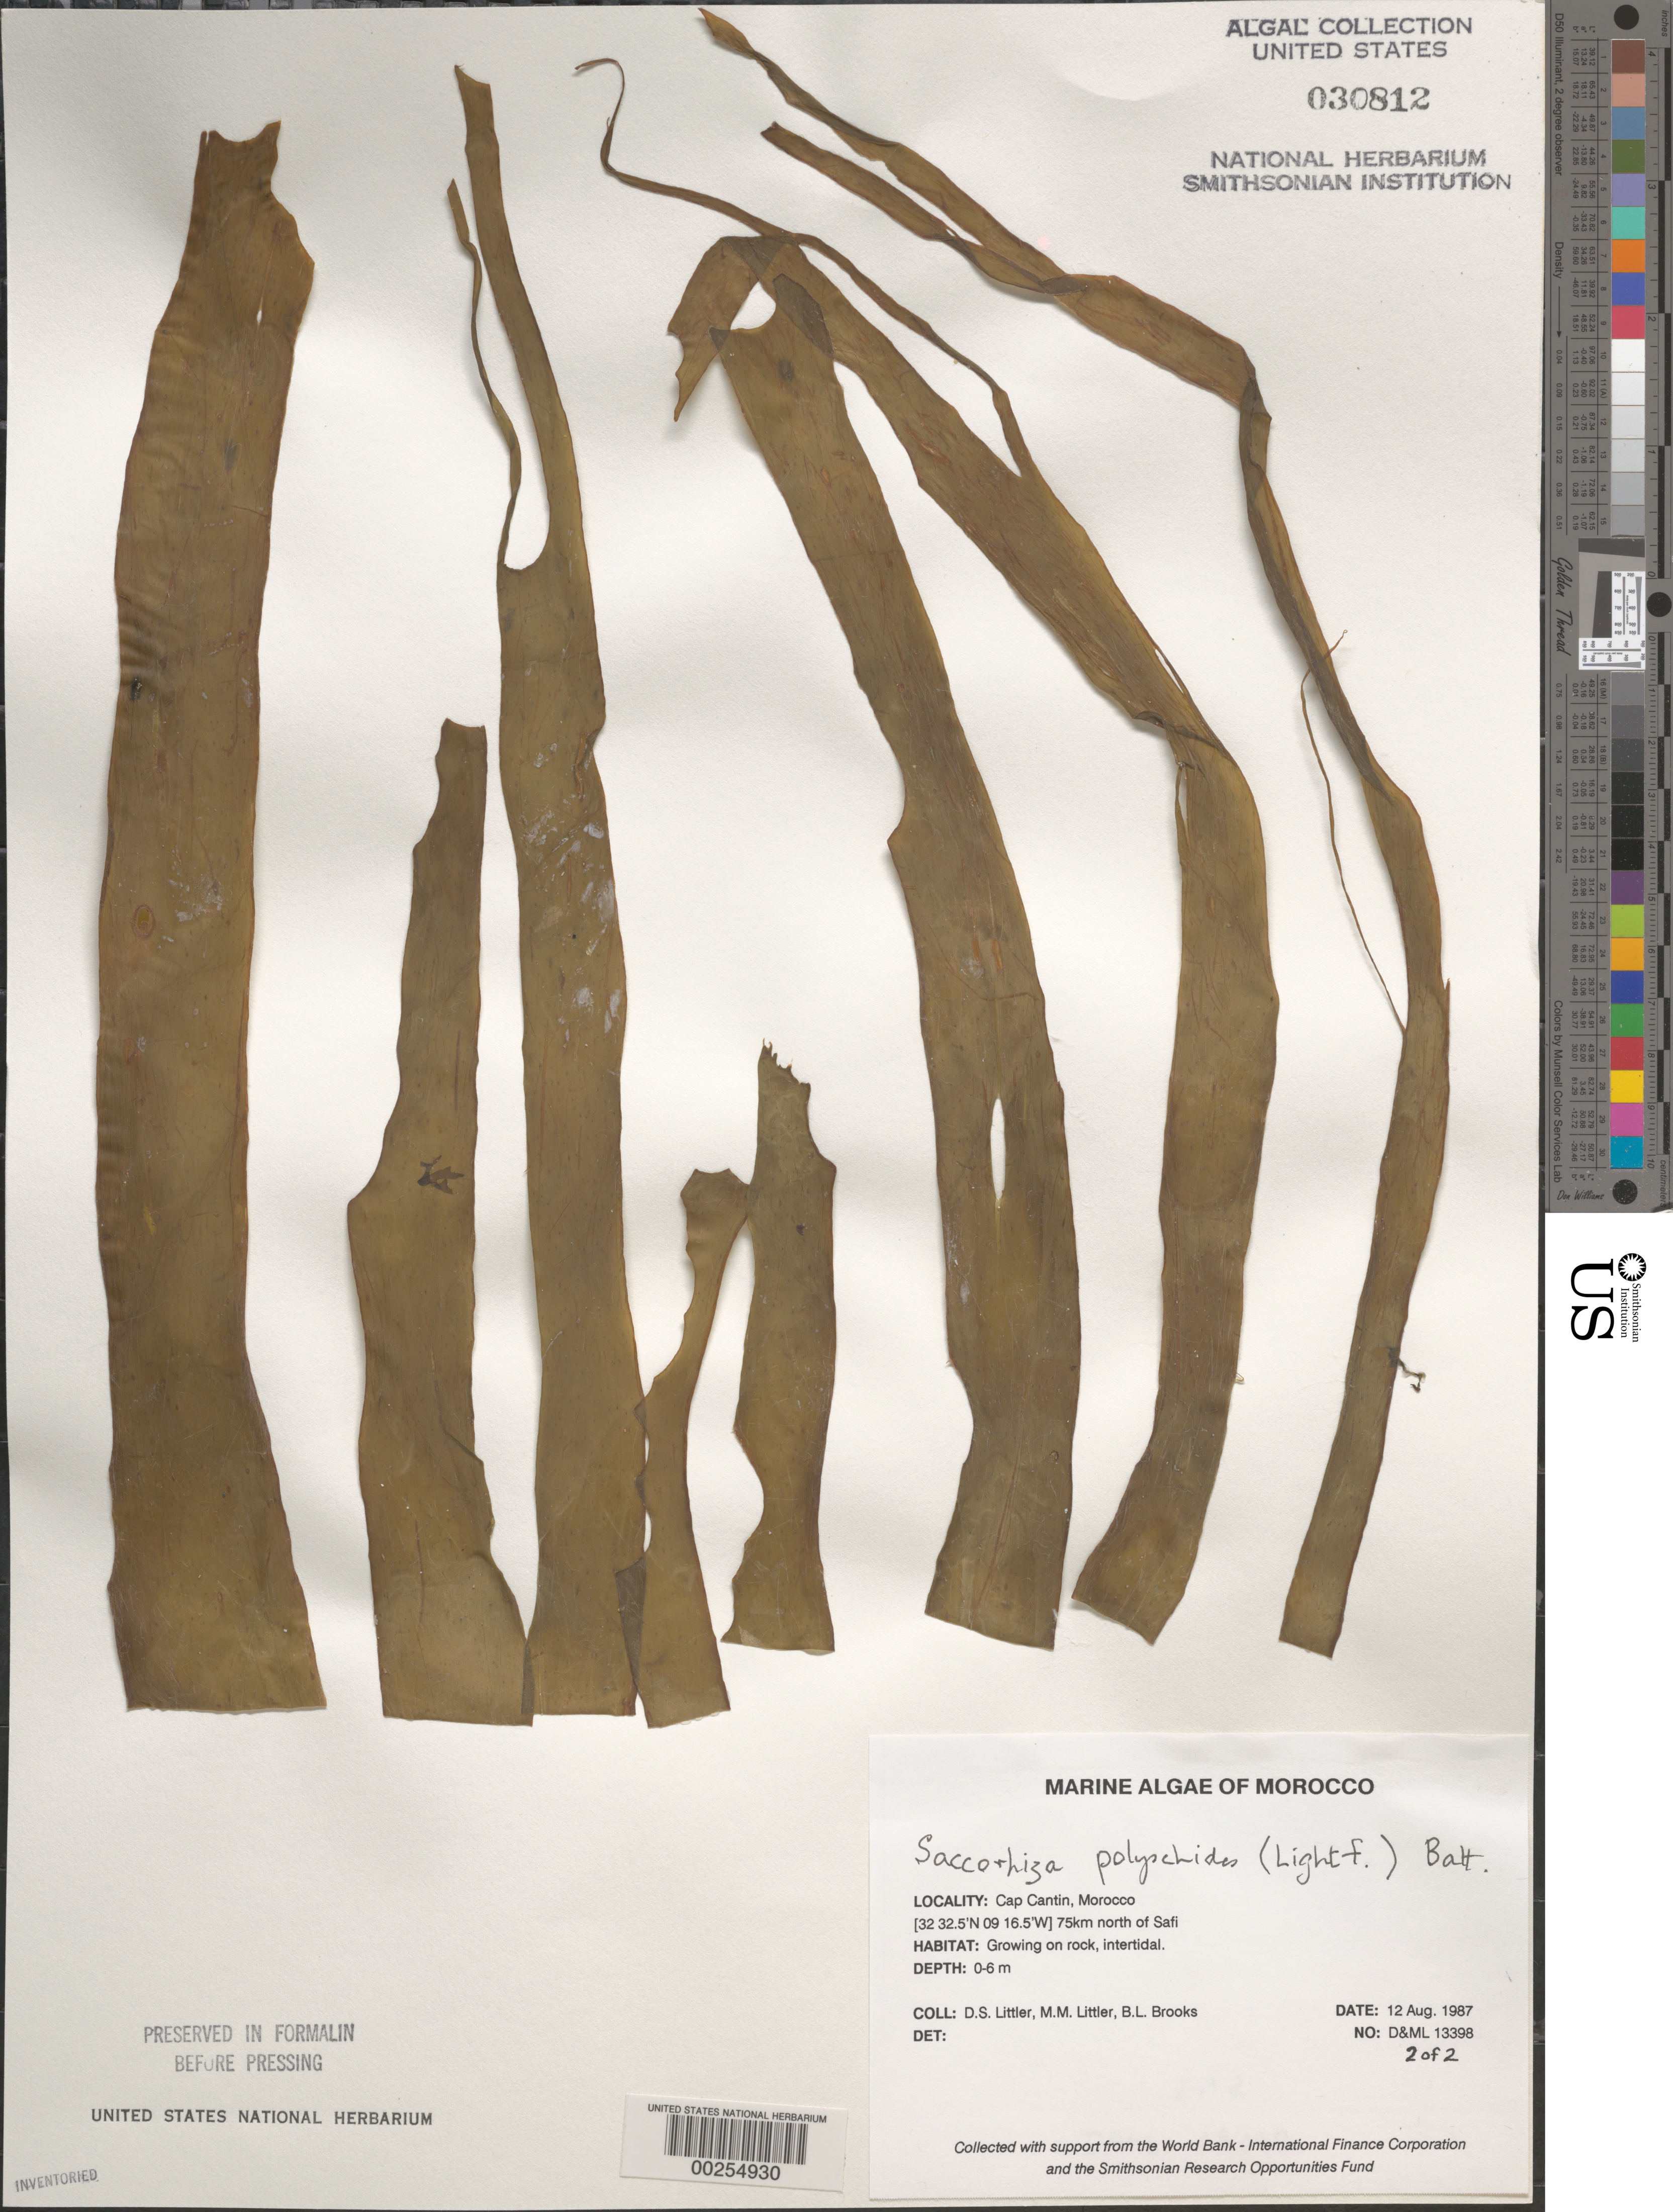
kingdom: Chromista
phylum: Foraminifera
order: Astrorhizida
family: Hyperamminidae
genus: Saccorhiza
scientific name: Saccorhiza polyschides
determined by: Dixon, P. S.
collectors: D. S. Littler, M. M. Littler & B. Brooks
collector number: D&ML 13398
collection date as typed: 12 Aug 1987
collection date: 1987-08-12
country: Morocco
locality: Cap Cantin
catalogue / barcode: US 30812